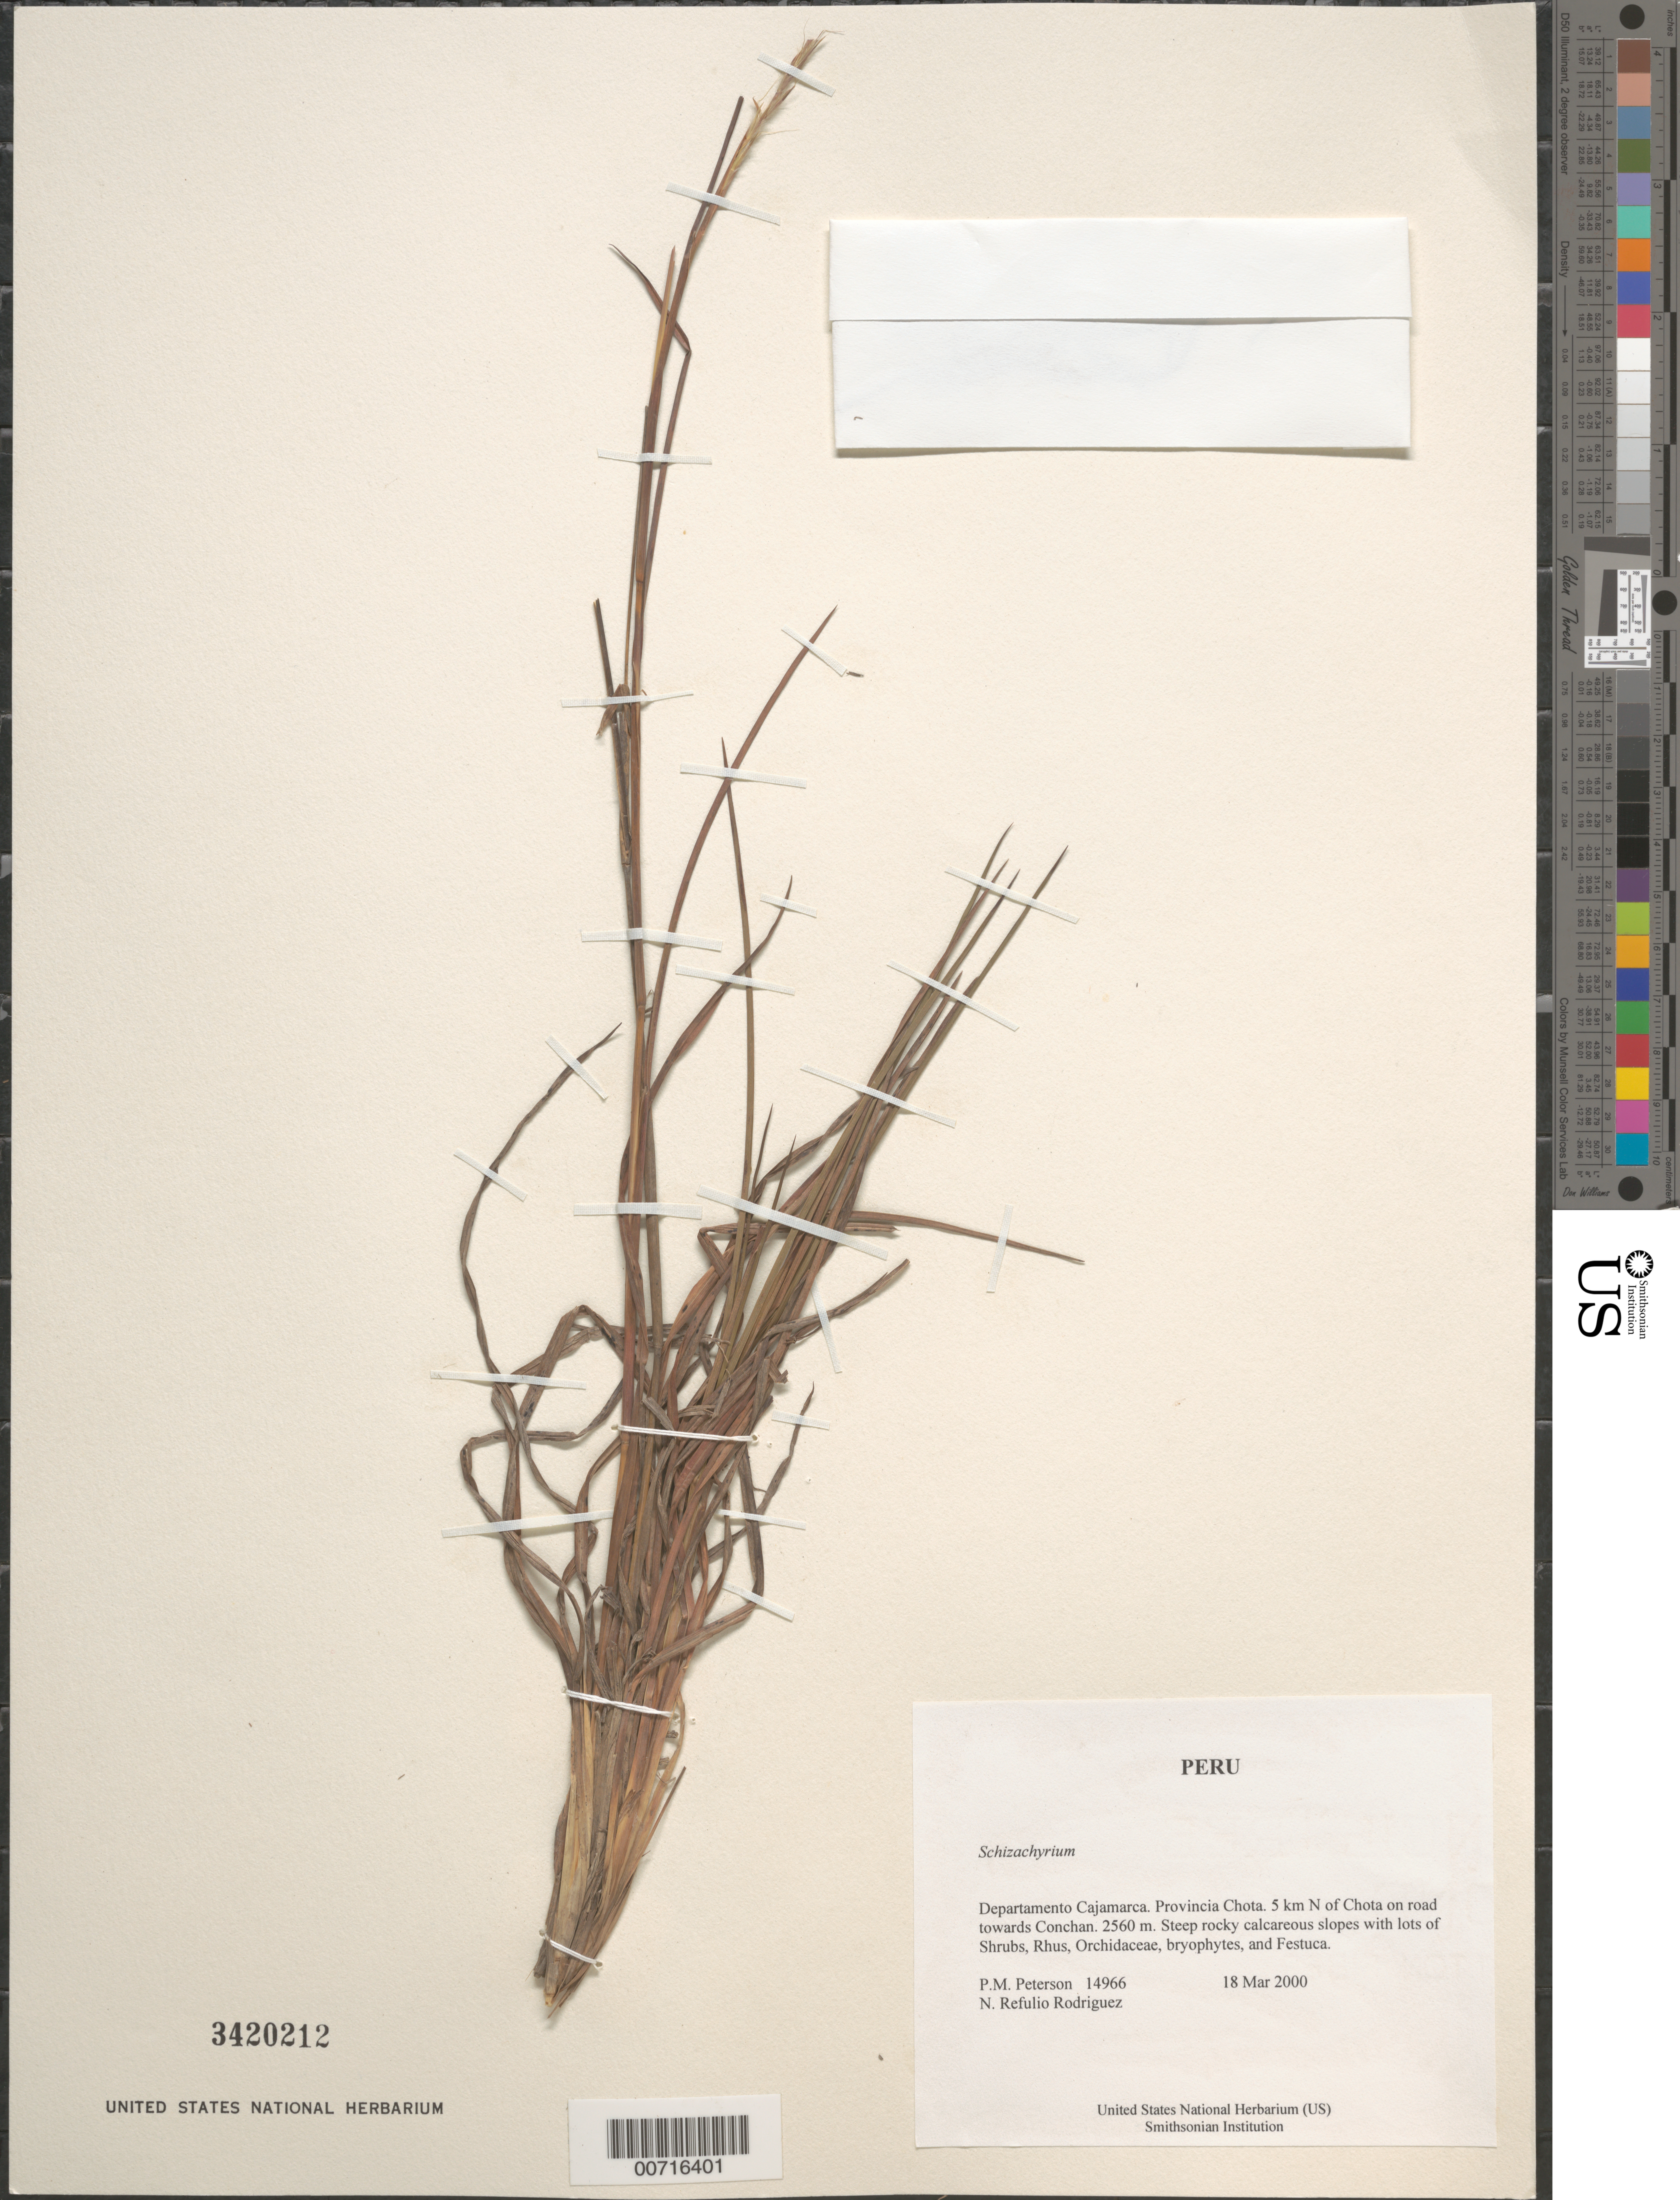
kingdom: Plantae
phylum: Tracheophyta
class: Liliopsida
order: Poales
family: Poaceae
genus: Schizachyrium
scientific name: Schizachyrium sp.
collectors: P. M. Peterson & N. Refulio-Rodríguez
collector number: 14966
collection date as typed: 18 Mar 2000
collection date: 2000-03-18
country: Peru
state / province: Cajamarca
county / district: Chota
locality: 5 km N of Chota on road towards Conchan.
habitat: Steep rocky calcareous slopes with lots of Shrubs, Rhus, Orchidaceae, bryophytes, and Festuca.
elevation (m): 2560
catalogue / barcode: US 3420212